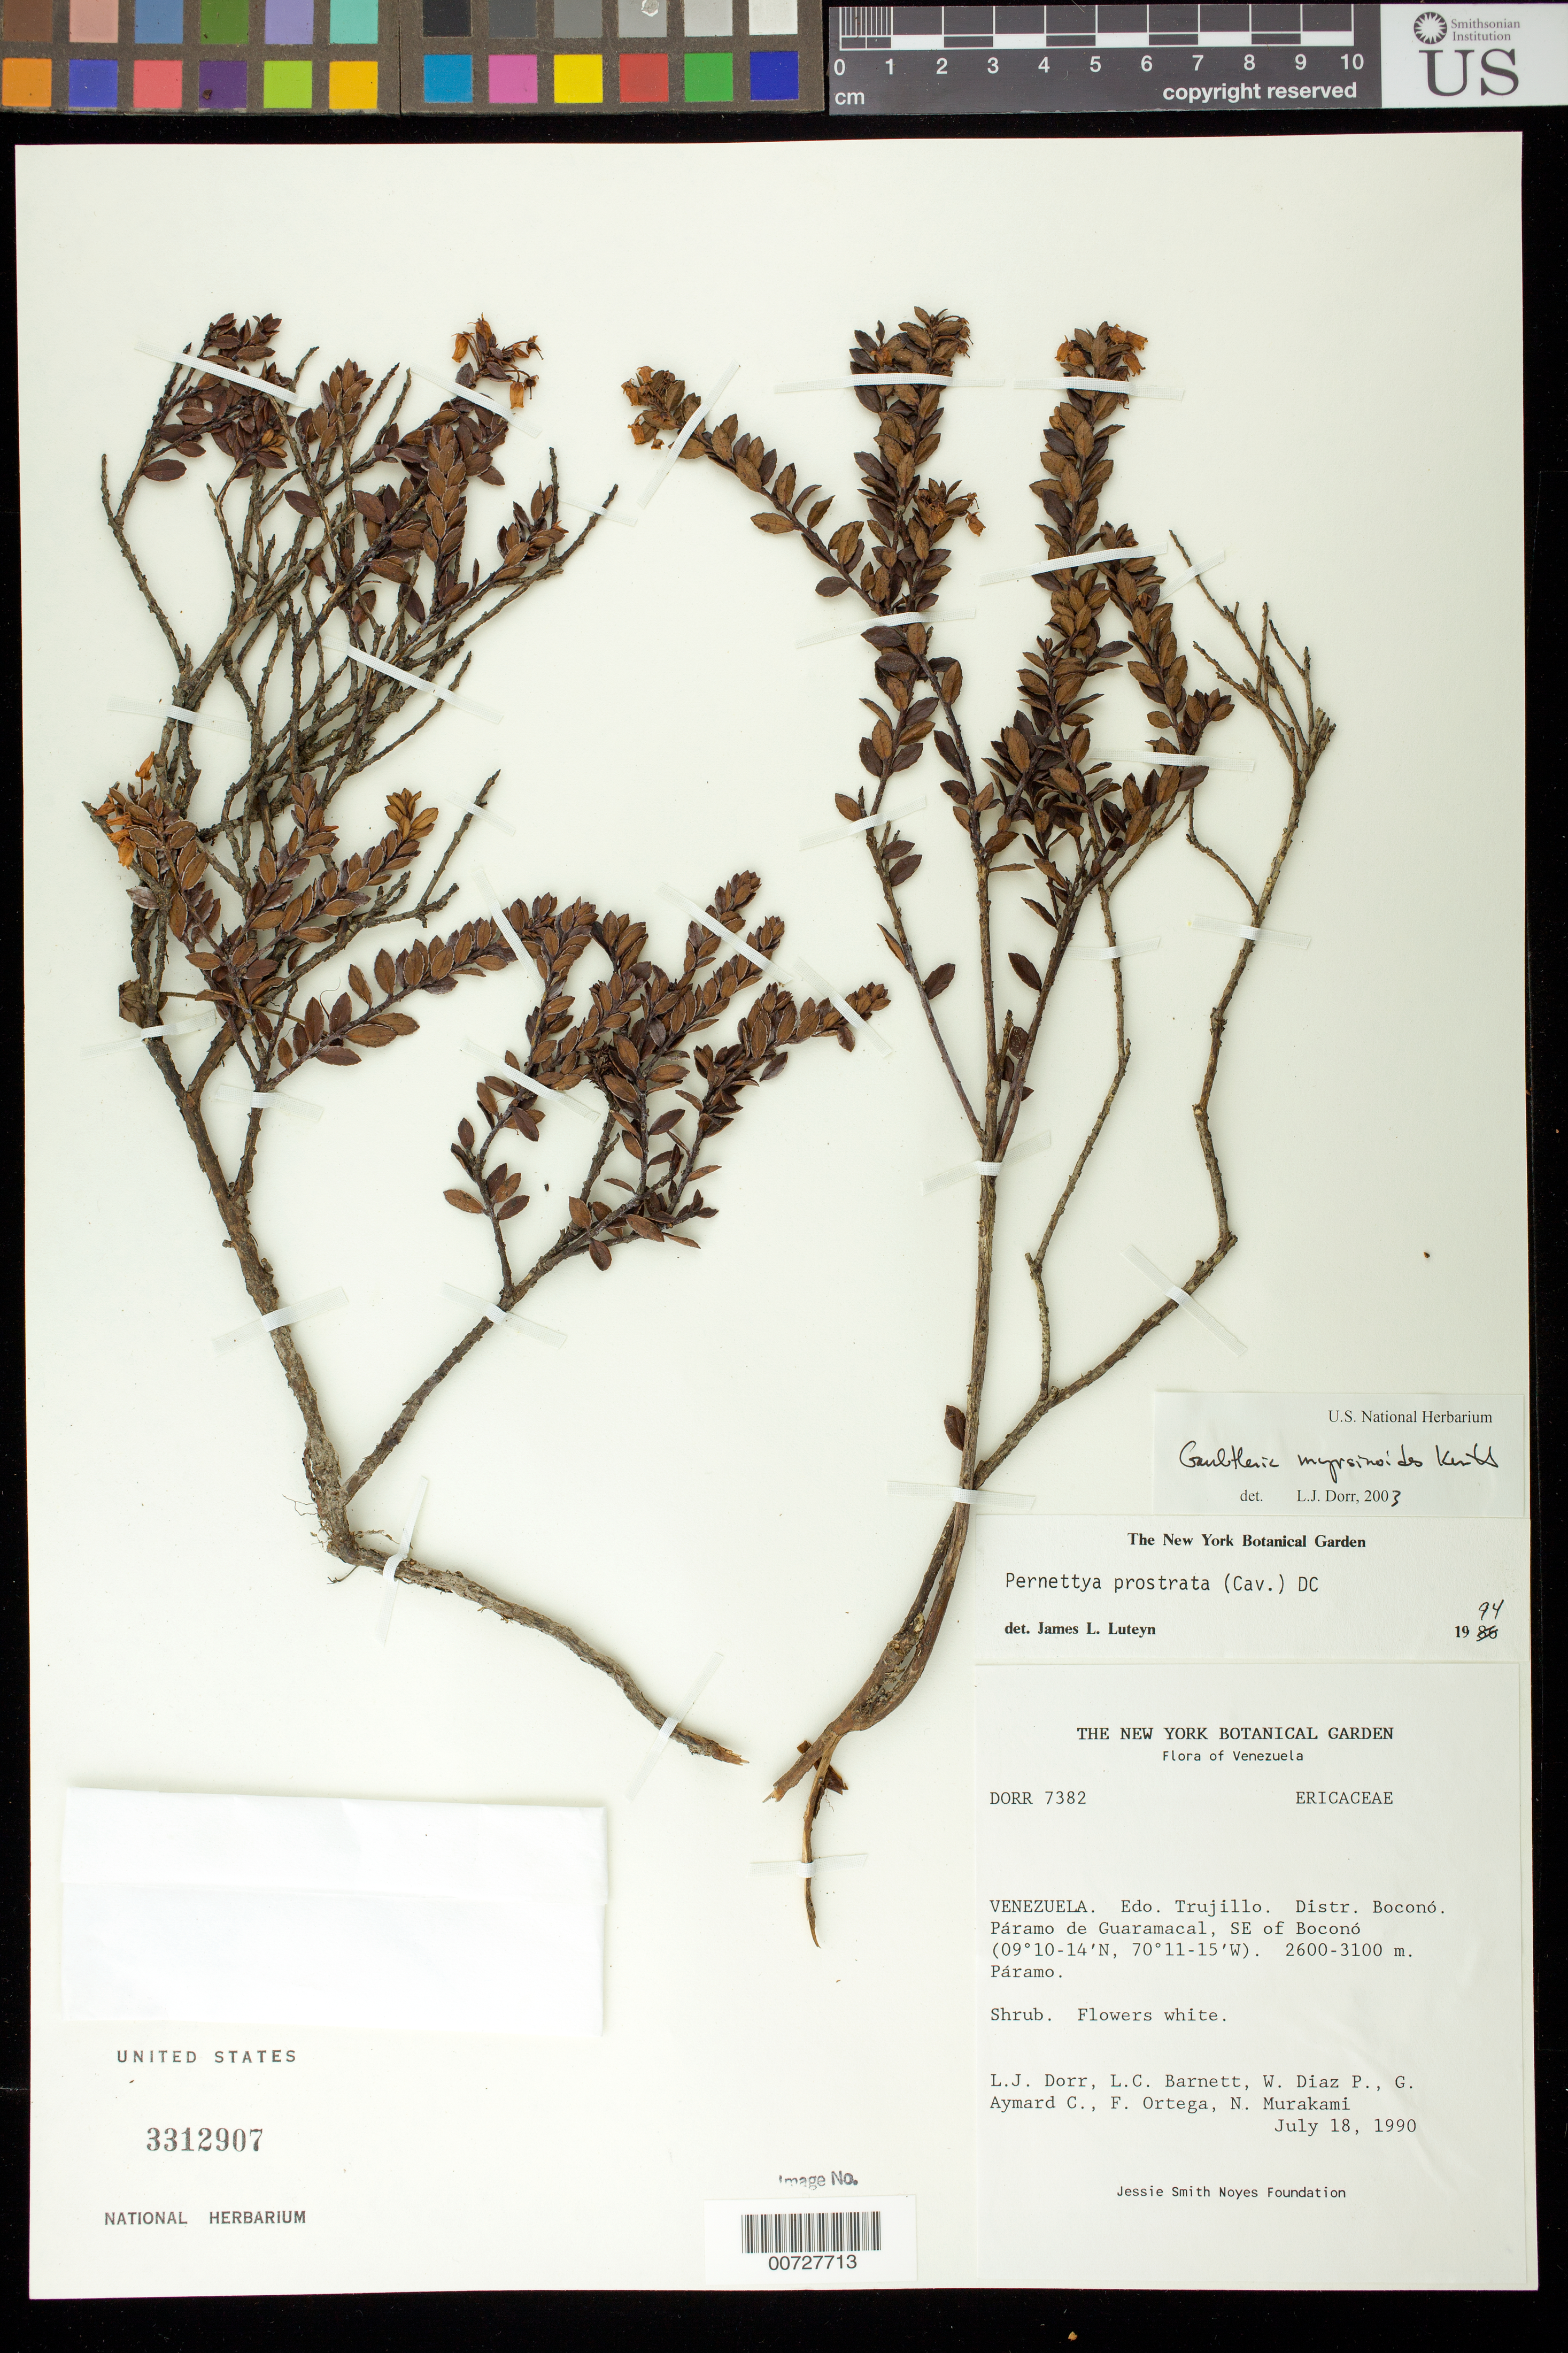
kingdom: Plantae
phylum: Tracheophyta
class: Magnoliopsida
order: Ericales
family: Ericaceae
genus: Gaultheria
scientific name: Gaultheria myrsinoides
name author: Kunth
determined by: Dorr, L. J., (BOT), Smithsonian Institution - National Museum of Natural History (UNITED STATES)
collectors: L. J. Dorr, L. C. Barnett, W. Díaz P., G. A. Aymard, F. J. Ortega & N. Murakami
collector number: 7382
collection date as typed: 18 Jul 1990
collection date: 1990-07-18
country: Venezuela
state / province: Trujillo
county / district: Boconó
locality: Páramo de Guaramacal, SE of Boconó.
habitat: Páramo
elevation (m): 2600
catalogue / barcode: US 3312907